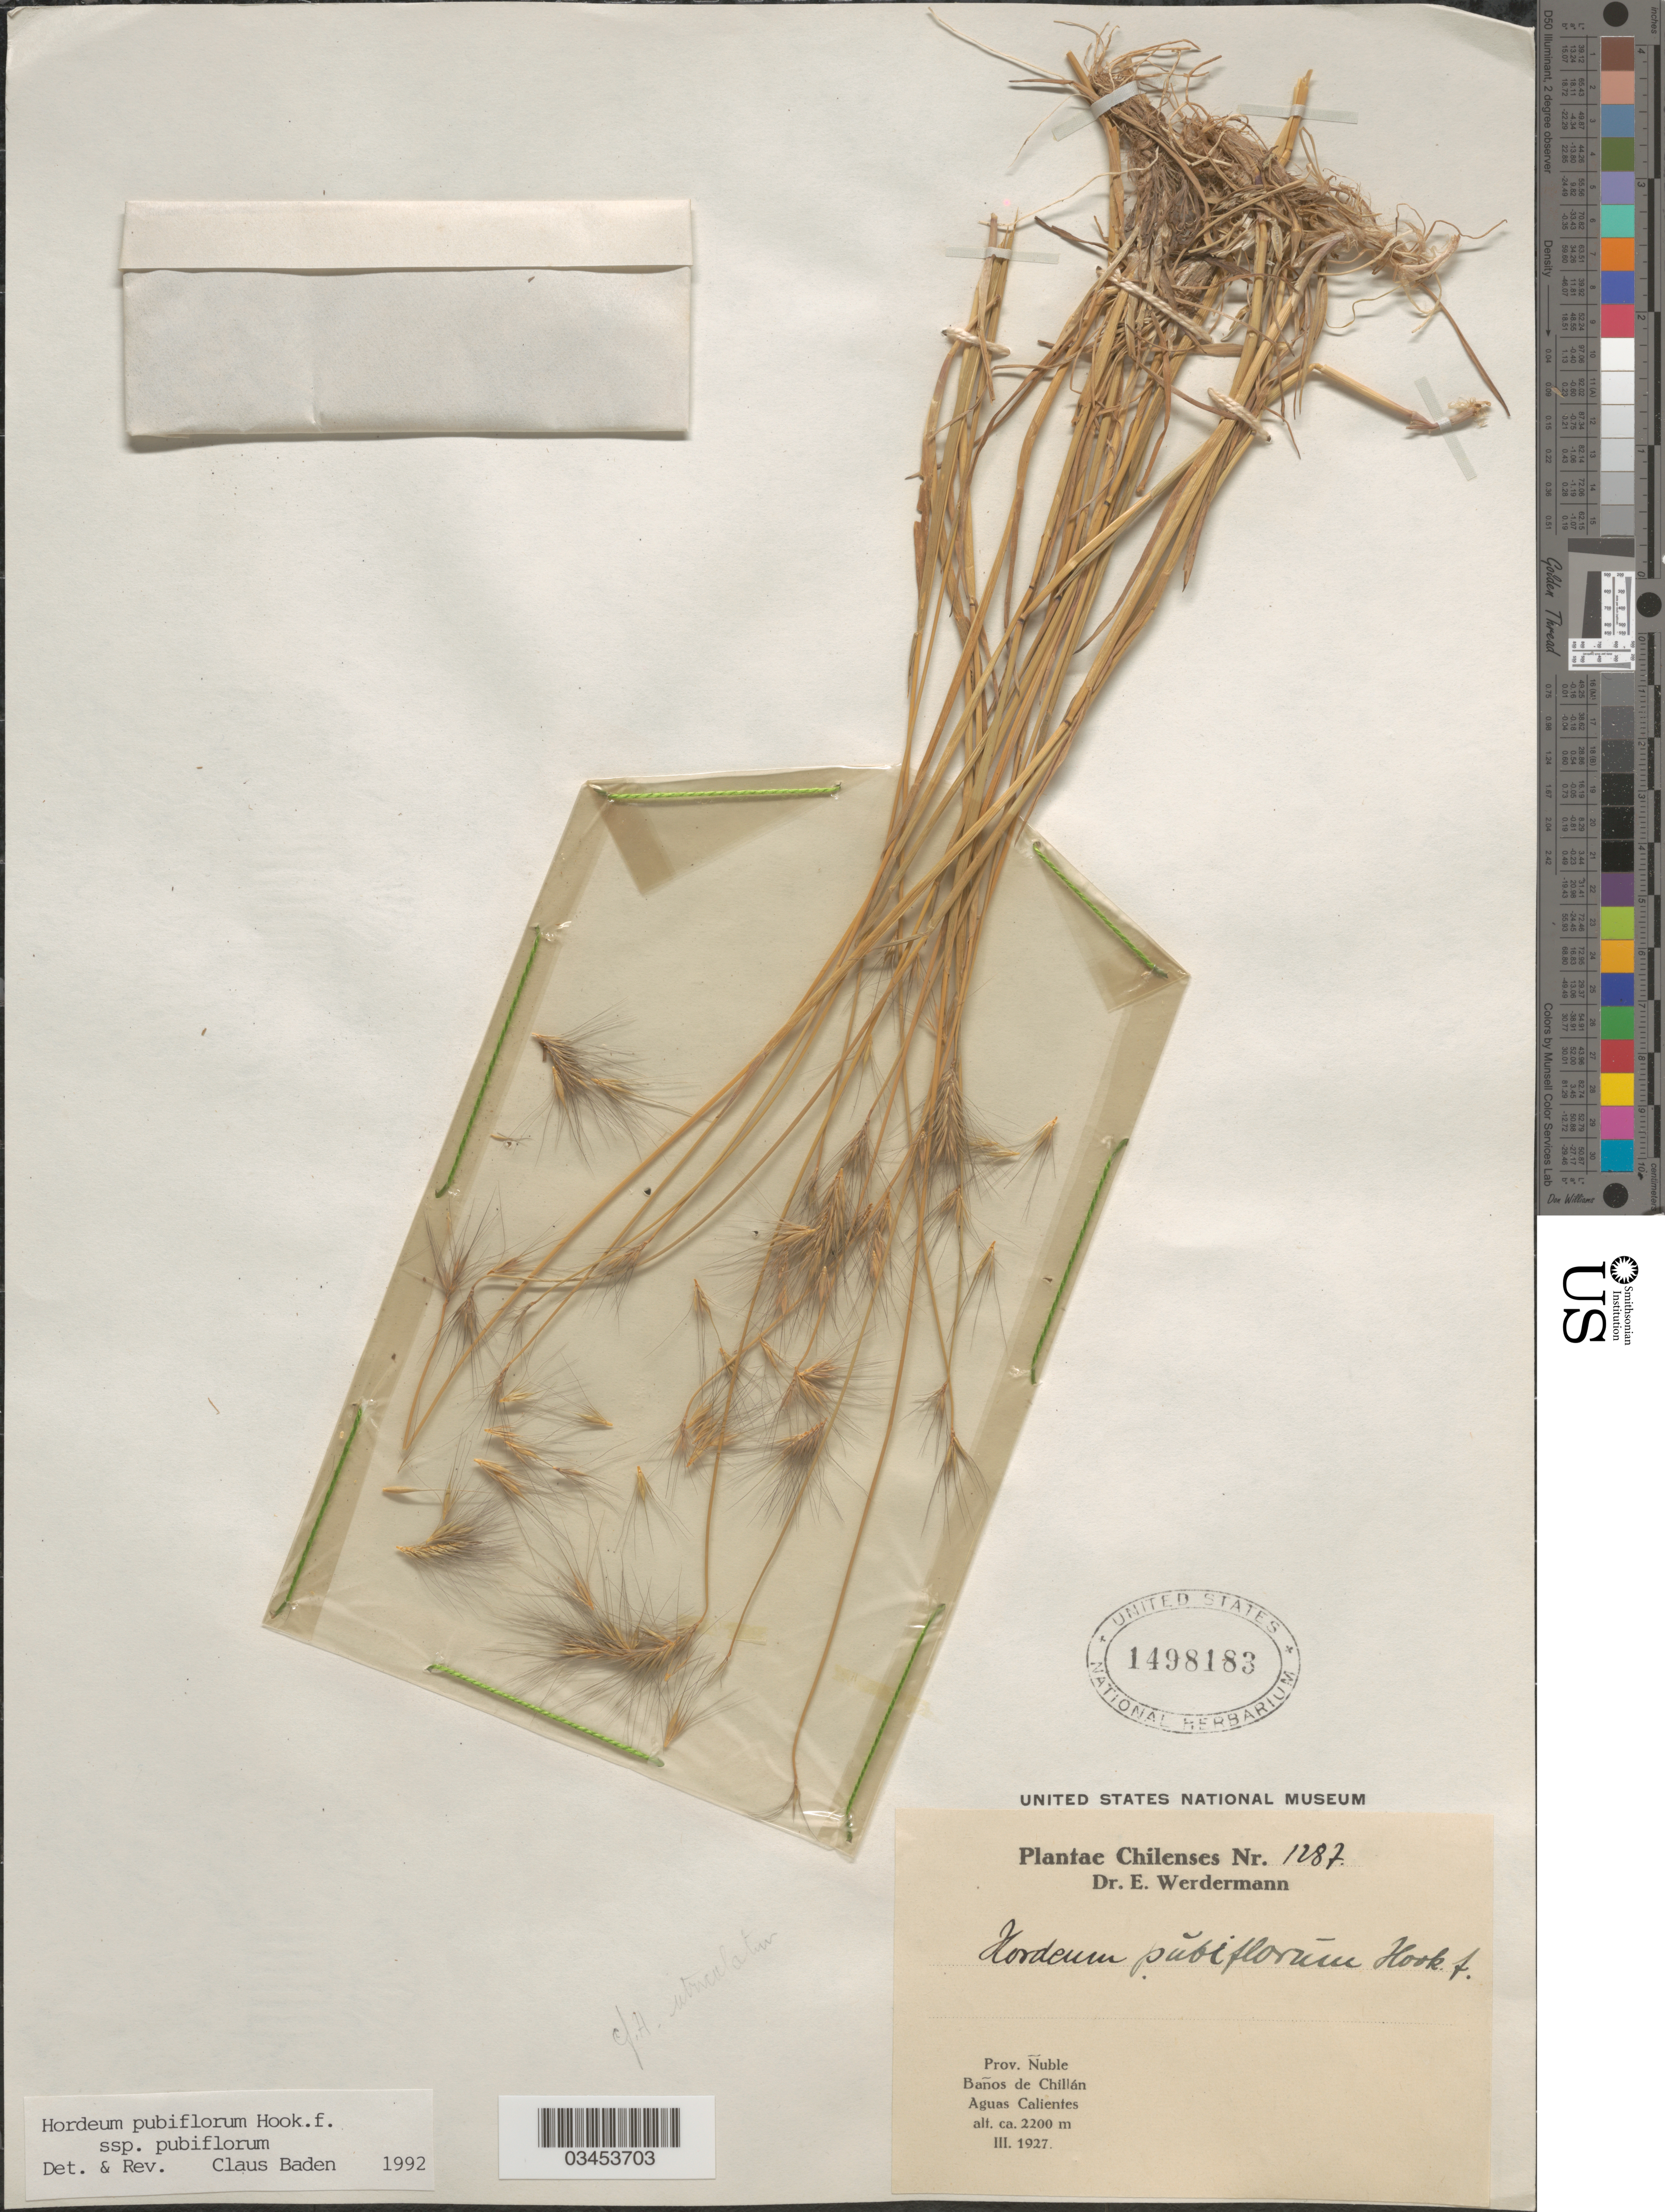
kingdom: Plantae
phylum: Tracheophyta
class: Liliopsida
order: Poales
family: Poaceae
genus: Hordeum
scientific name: Hordeum pubiflorum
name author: Hook. f.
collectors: E. Werdermann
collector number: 1287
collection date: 1927-03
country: Chile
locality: Prov. Ñuble. Baños de Chillán. Aguas Calientes.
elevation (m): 2200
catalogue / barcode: US 1498183